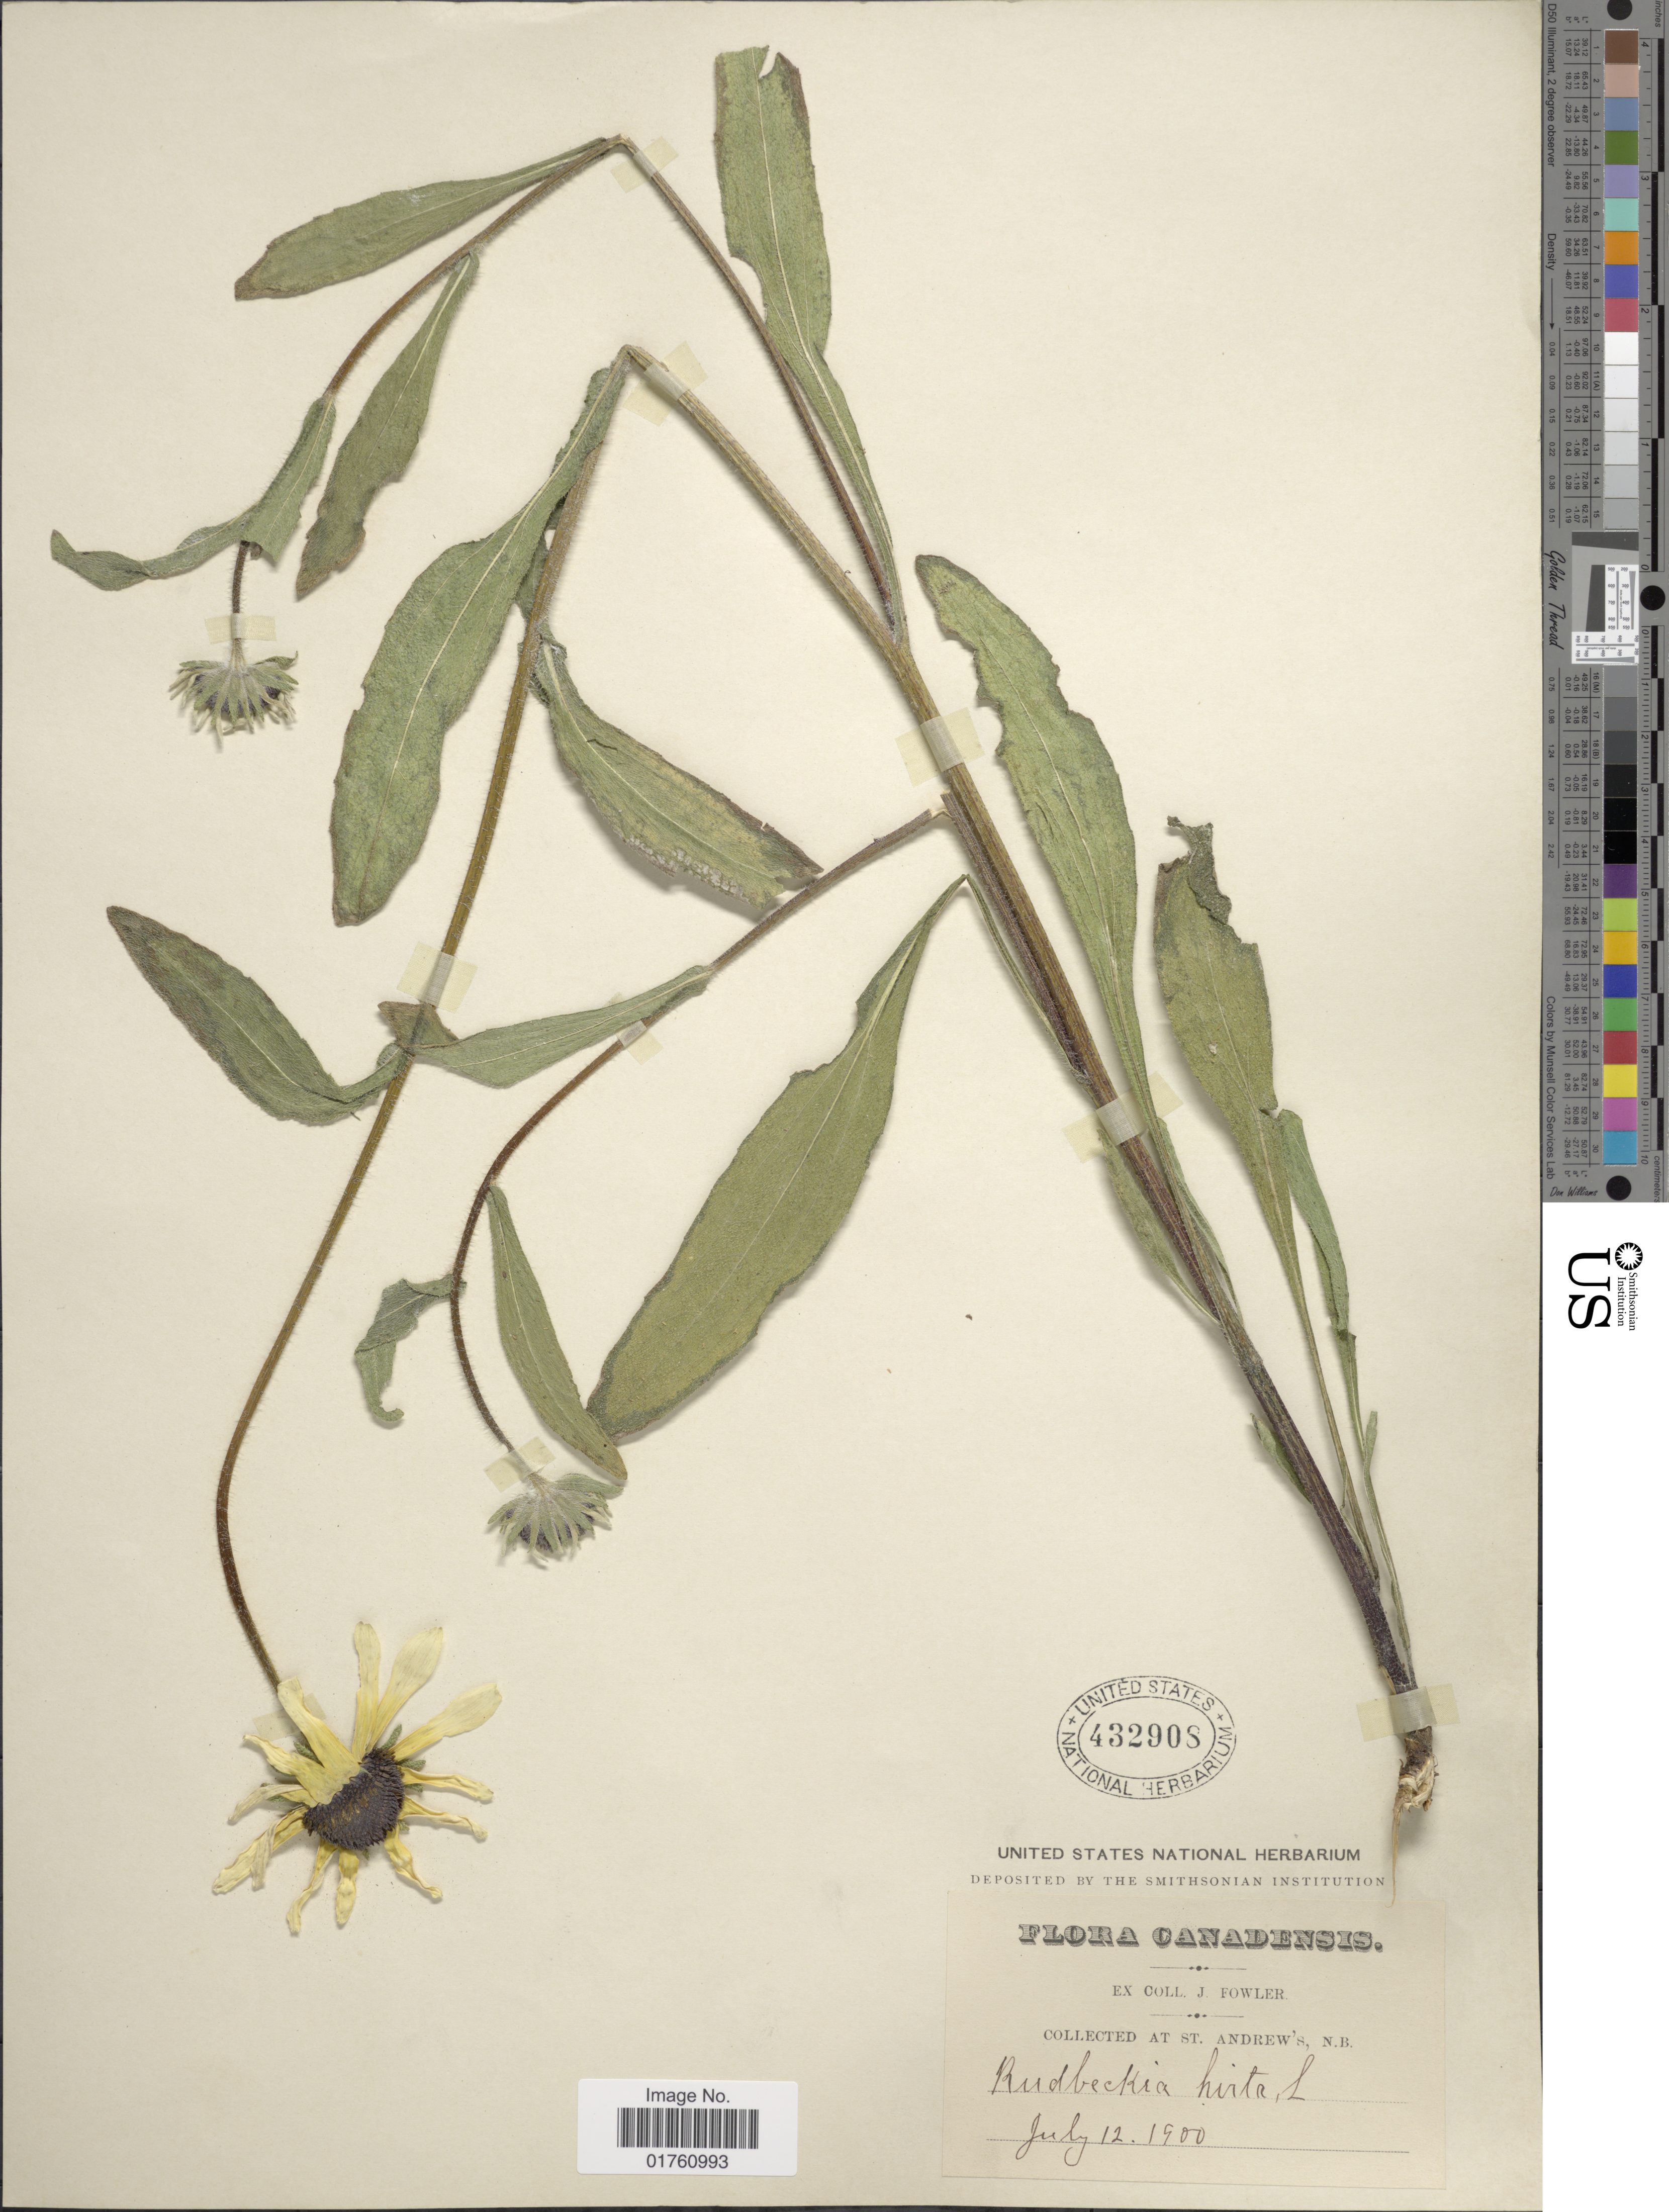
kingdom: Plantae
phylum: Tracheophyta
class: Magnoliopsida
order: Asterales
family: Asteraceae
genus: Rudbeckia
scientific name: Rudbeckia hirta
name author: L.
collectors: J. P. Fowler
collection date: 1900-07-12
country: Canada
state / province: New Brunswick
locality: At St. Andrew's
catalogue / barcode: US 432908